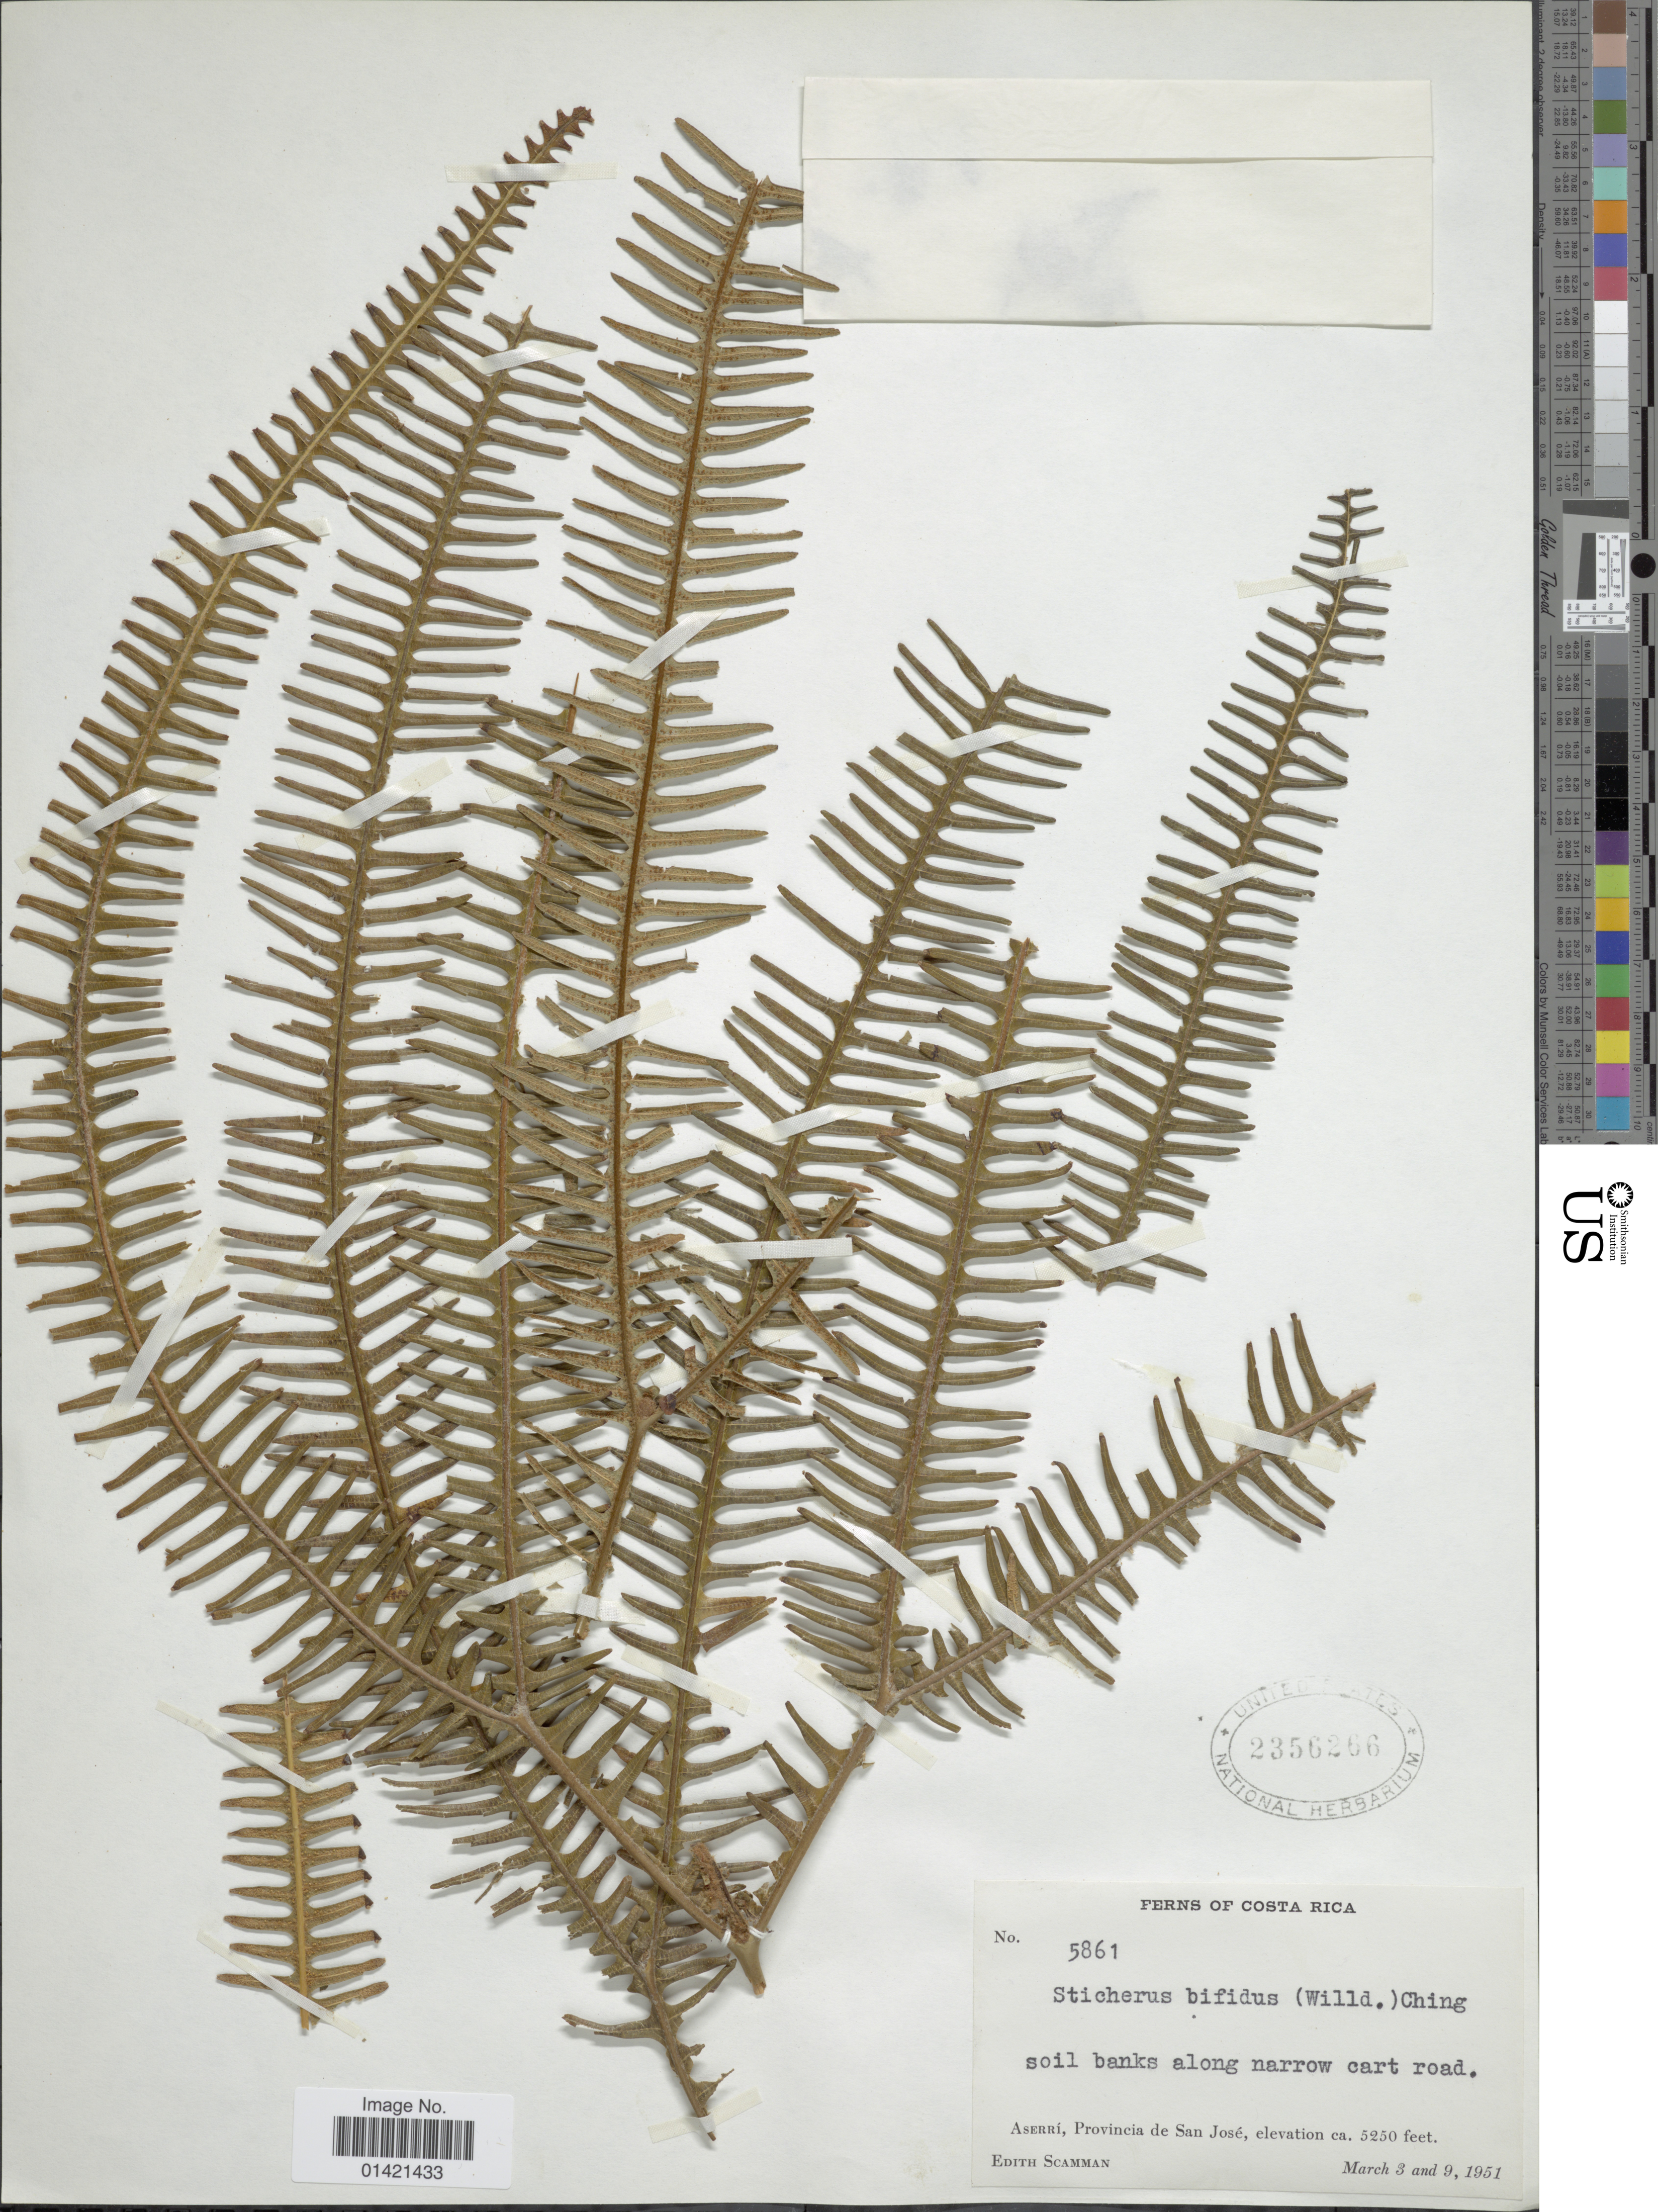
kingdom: Plantae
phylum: Tracheophyta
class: Polypodiopsida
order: Gleicheniales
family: Gleicheniaceae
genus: Sticherus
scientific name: Sticherus bifidus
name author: (Willd.) Ching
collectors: E. Scamman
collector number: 5861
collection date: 1951-03-03/1951-03-09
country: Costa Rica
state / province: San José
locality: Aserri, Provincia de San Jose.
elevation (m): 1600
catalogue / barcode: US 2356266